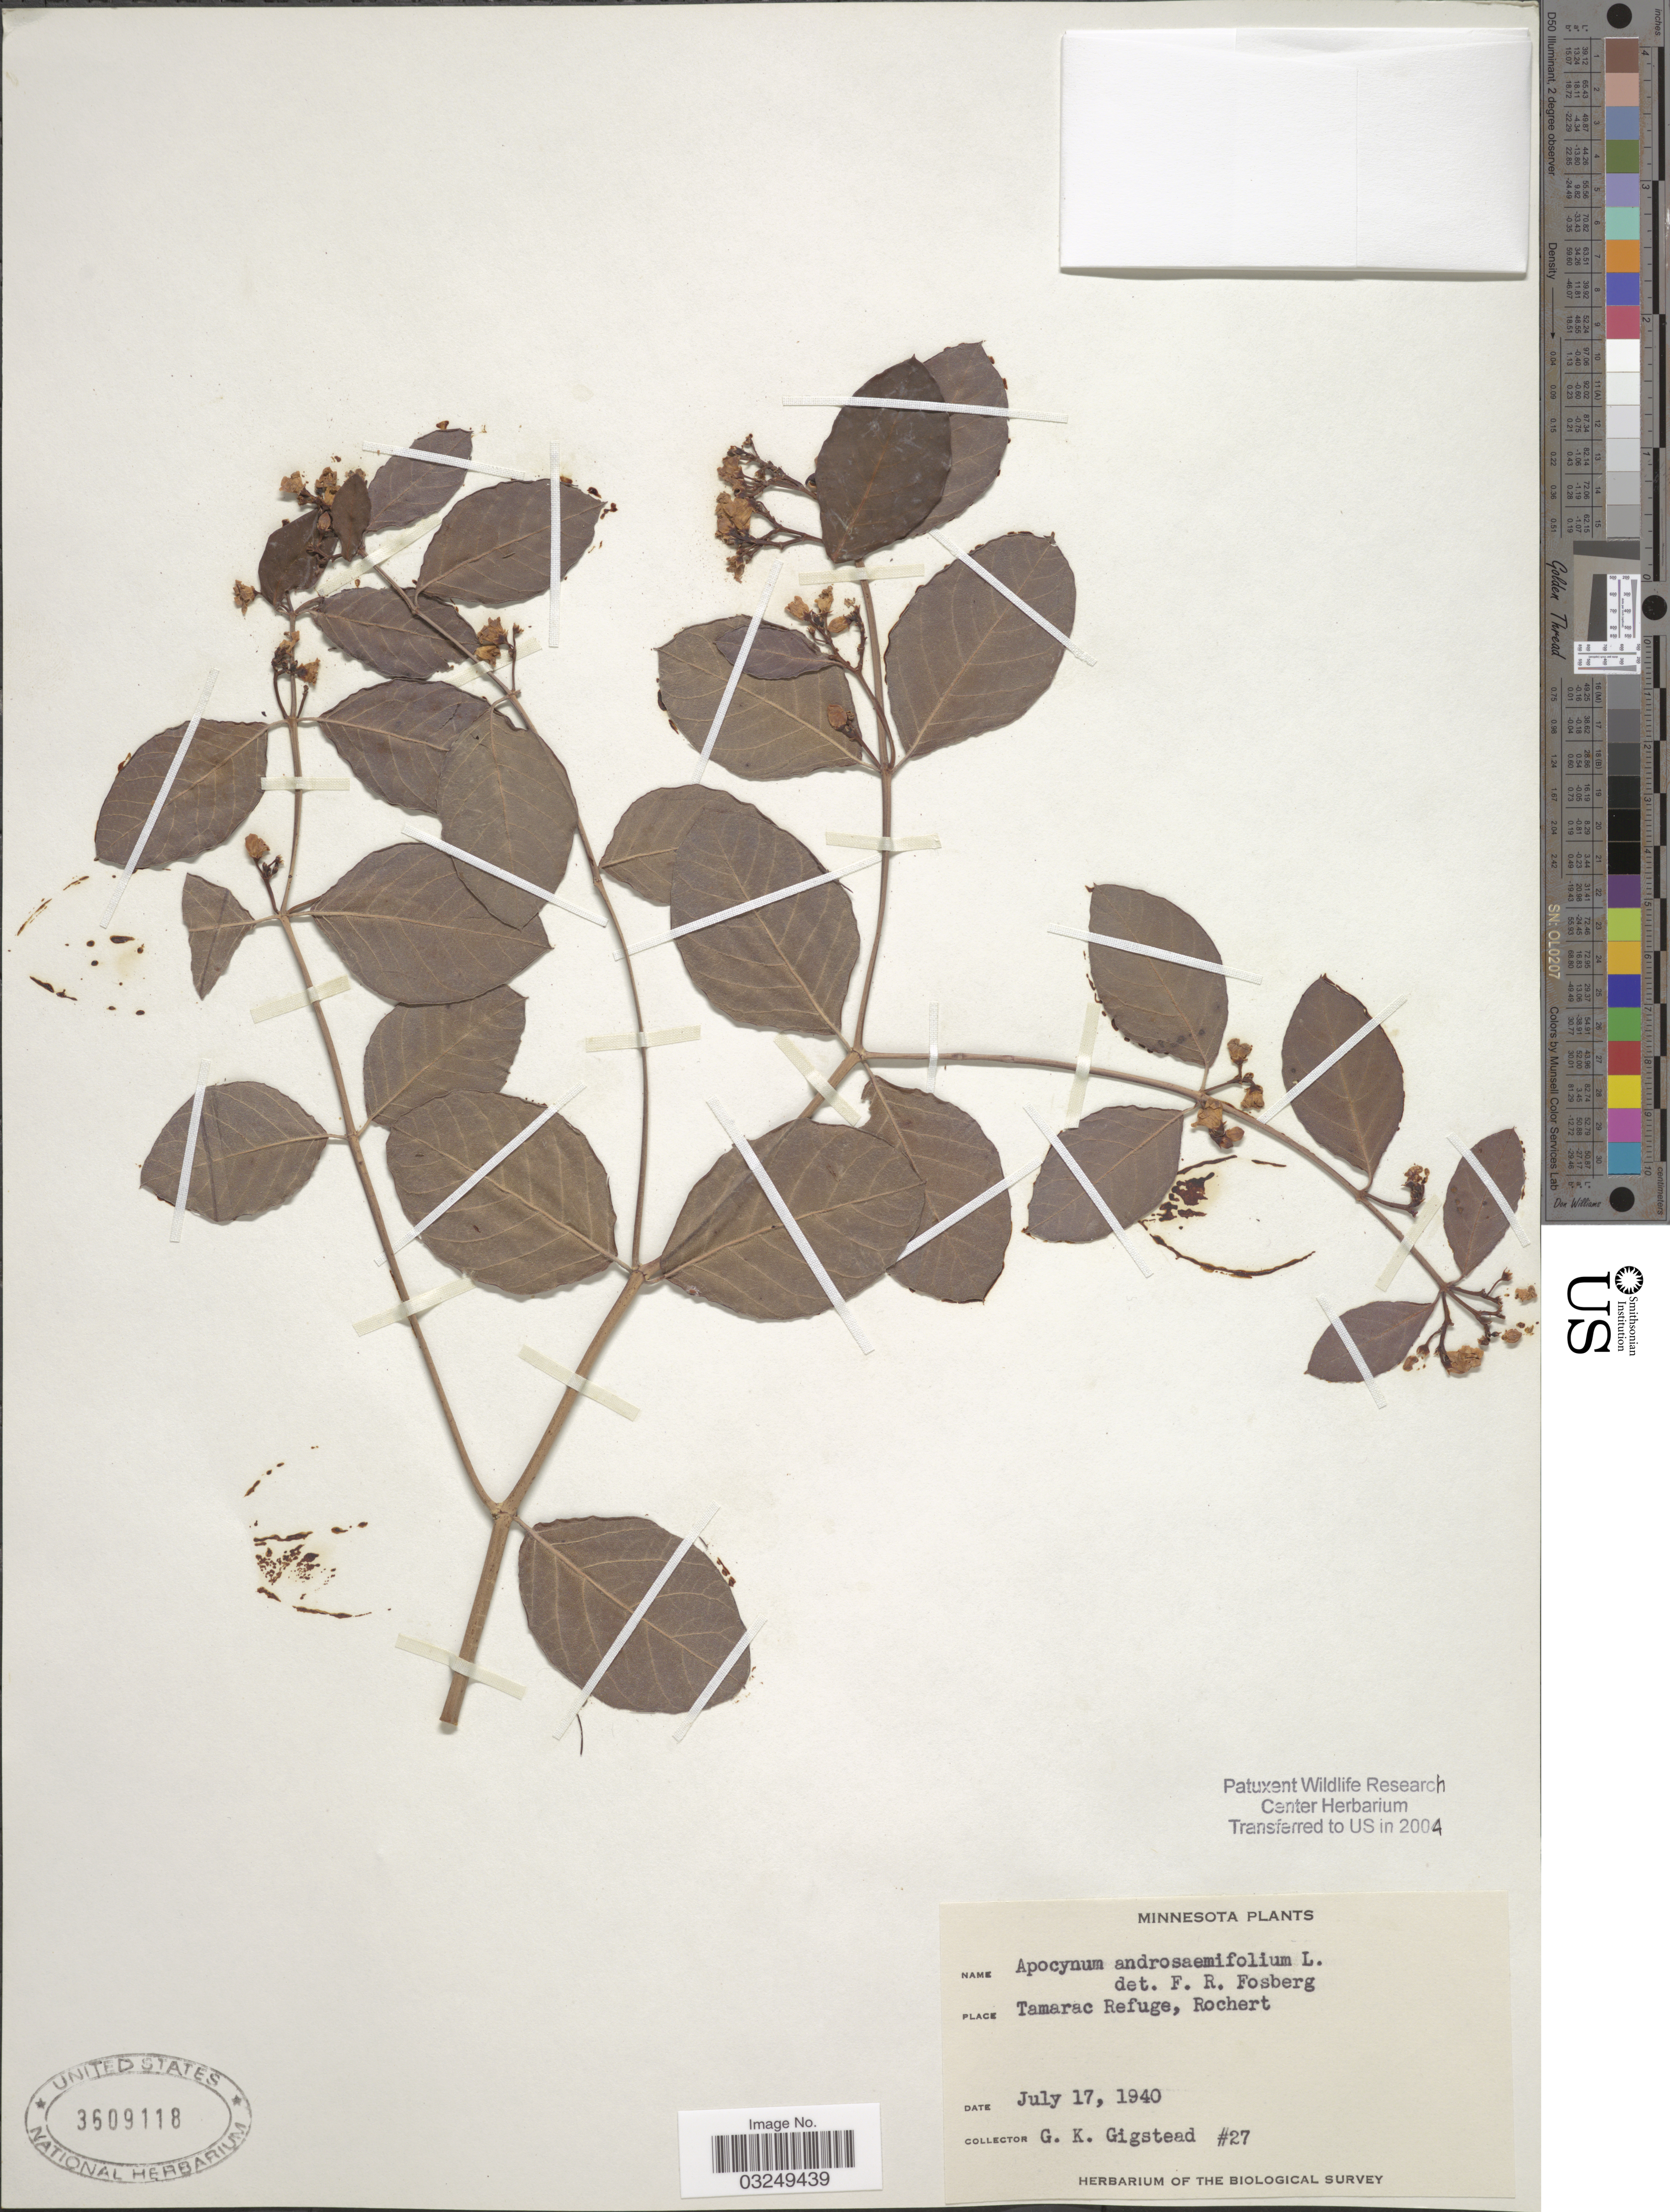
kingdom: Plantae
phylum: Tracheophyta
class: Magnoliopsida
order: Gentianales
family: Apocynaceae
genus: Apocynum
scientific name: Apocynum androsaemifolium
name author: L.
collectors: G. Gigstead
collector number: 27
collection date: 1940-07-17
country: United States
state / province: Minnesota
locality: Tamarac Refuge, Rochert.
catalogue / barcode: US 3609118